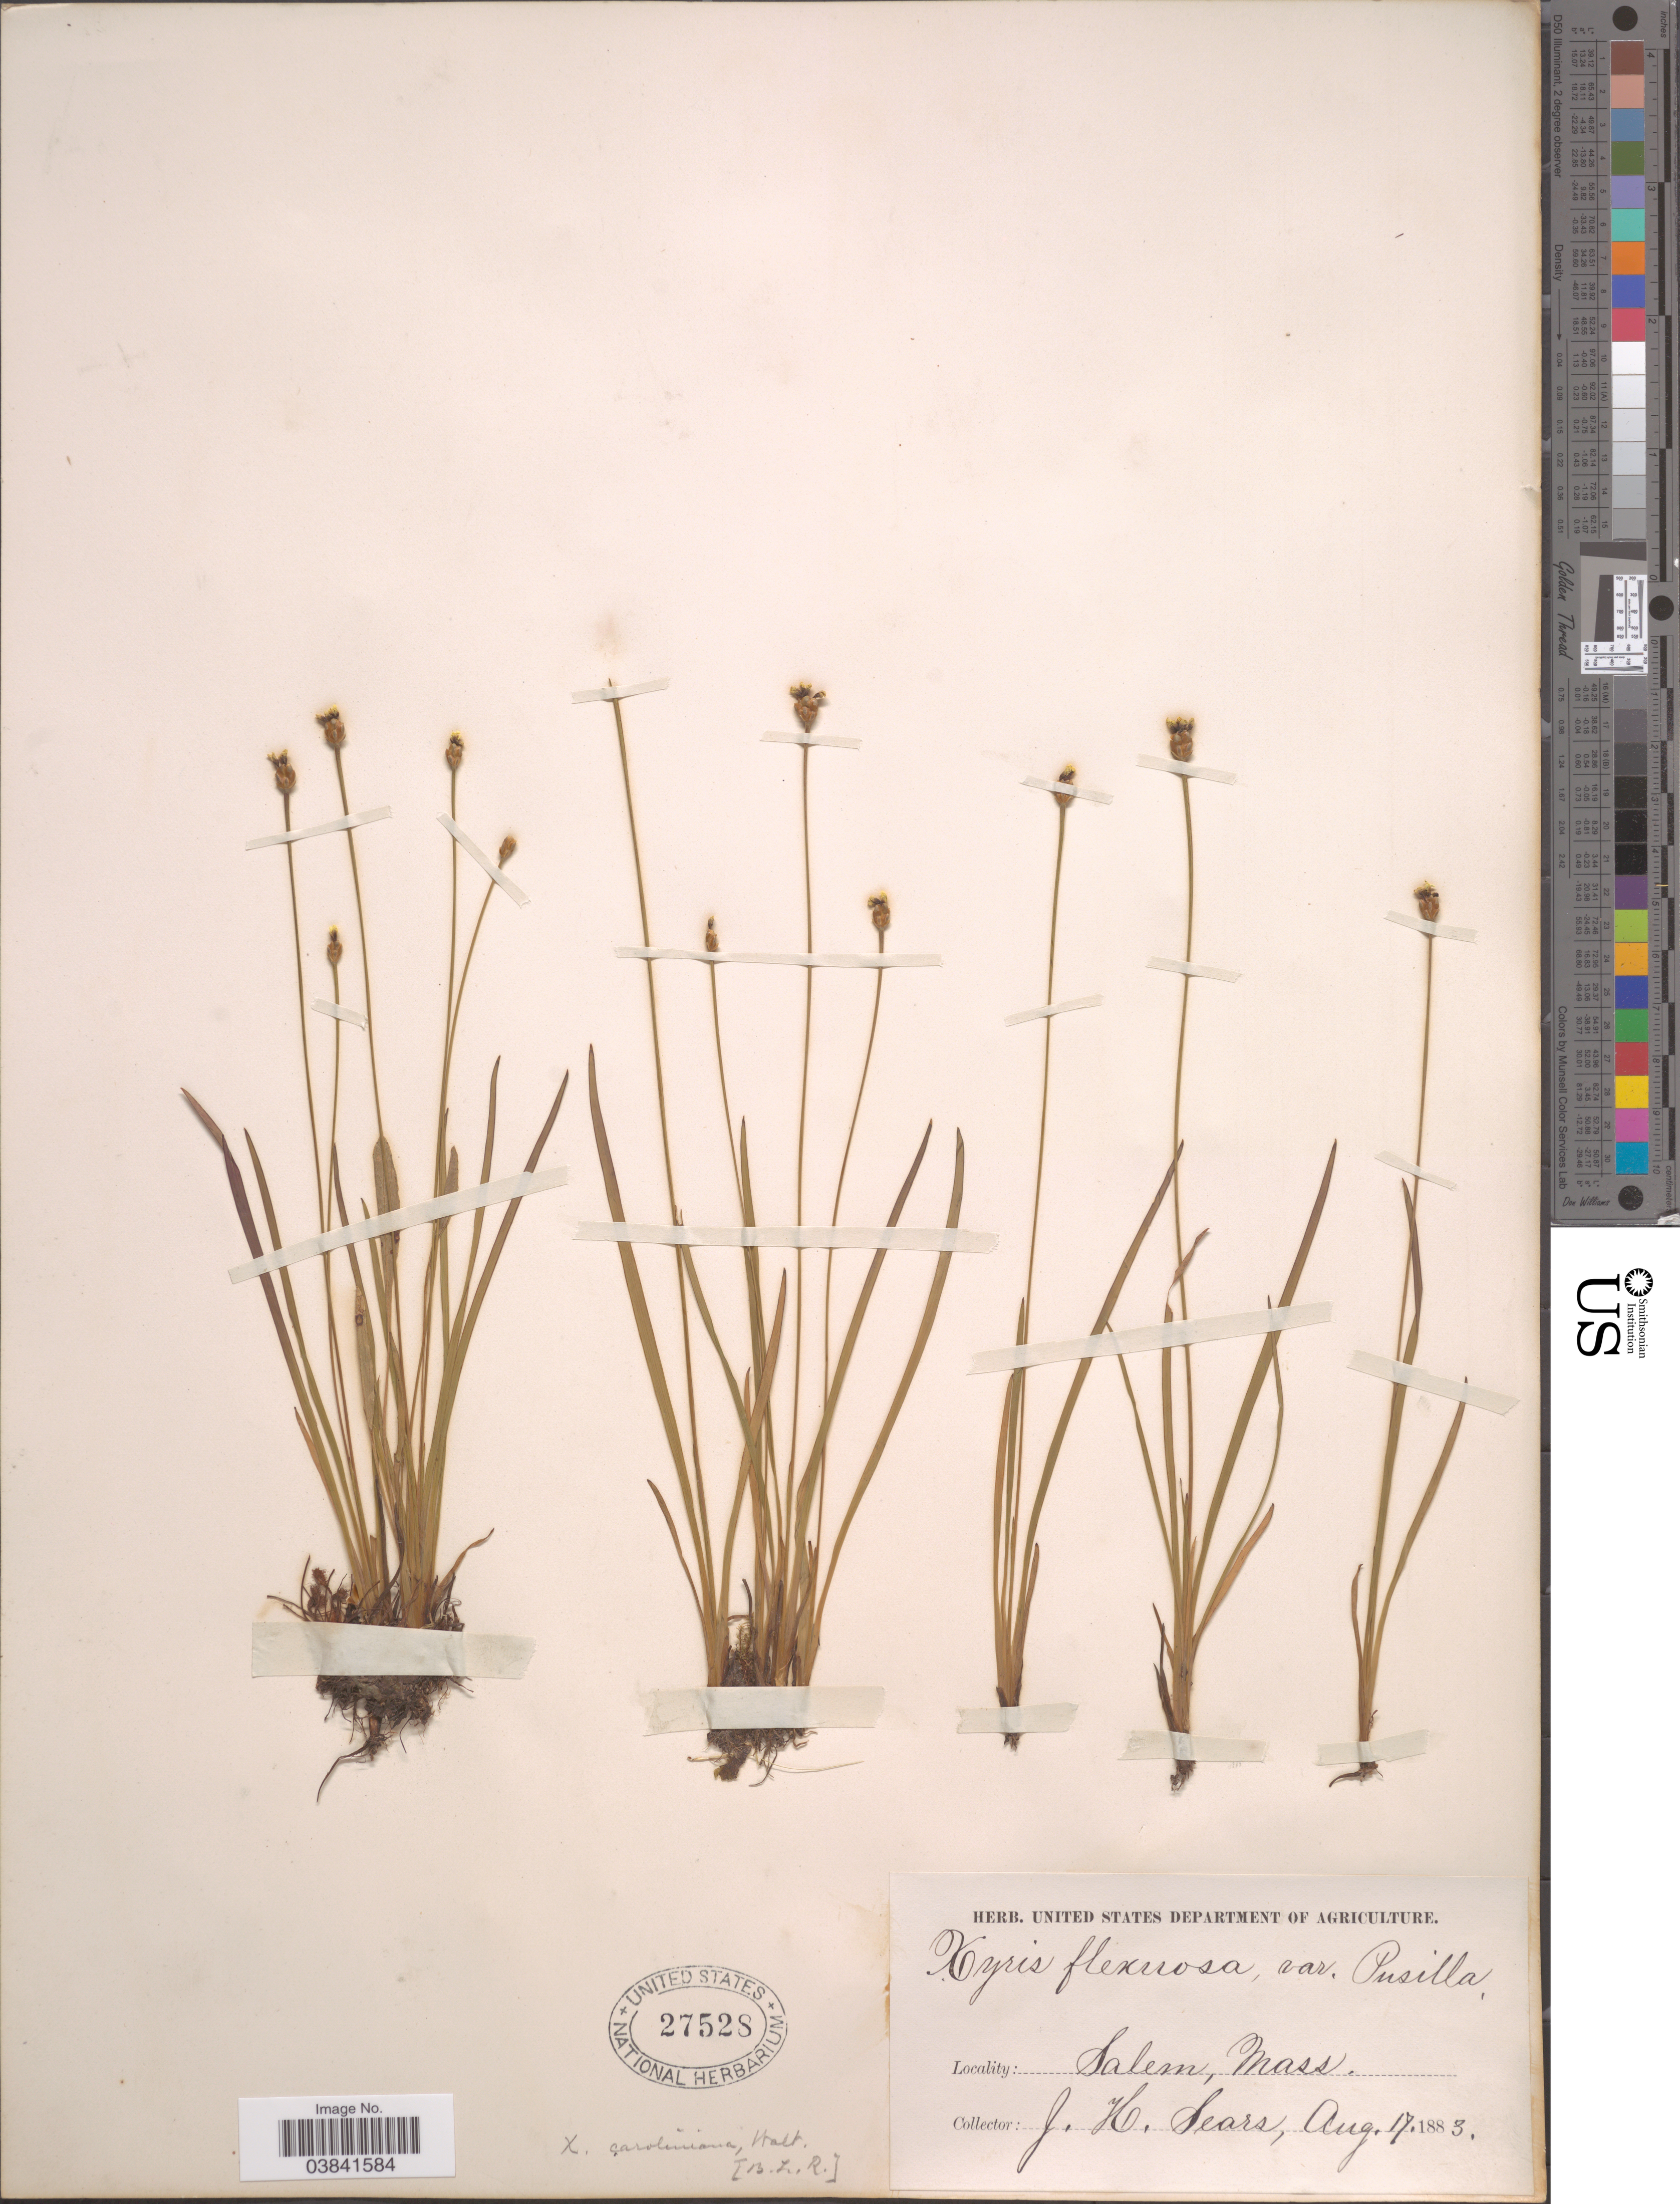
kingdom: Plantae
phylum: Tracheophyta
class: Liliopsida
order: Poales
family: Xyridaceae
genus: Xyris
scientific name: Xyris difformis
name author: Chapm.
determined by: Strong, Mark T., (BOT), Smithsonian Institution - National Museum of Natural History (UNITED STATES)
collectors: J. Sears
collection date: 1883-08-17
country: United States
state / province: Massachusetts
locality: Salem.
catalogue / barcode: US 27528